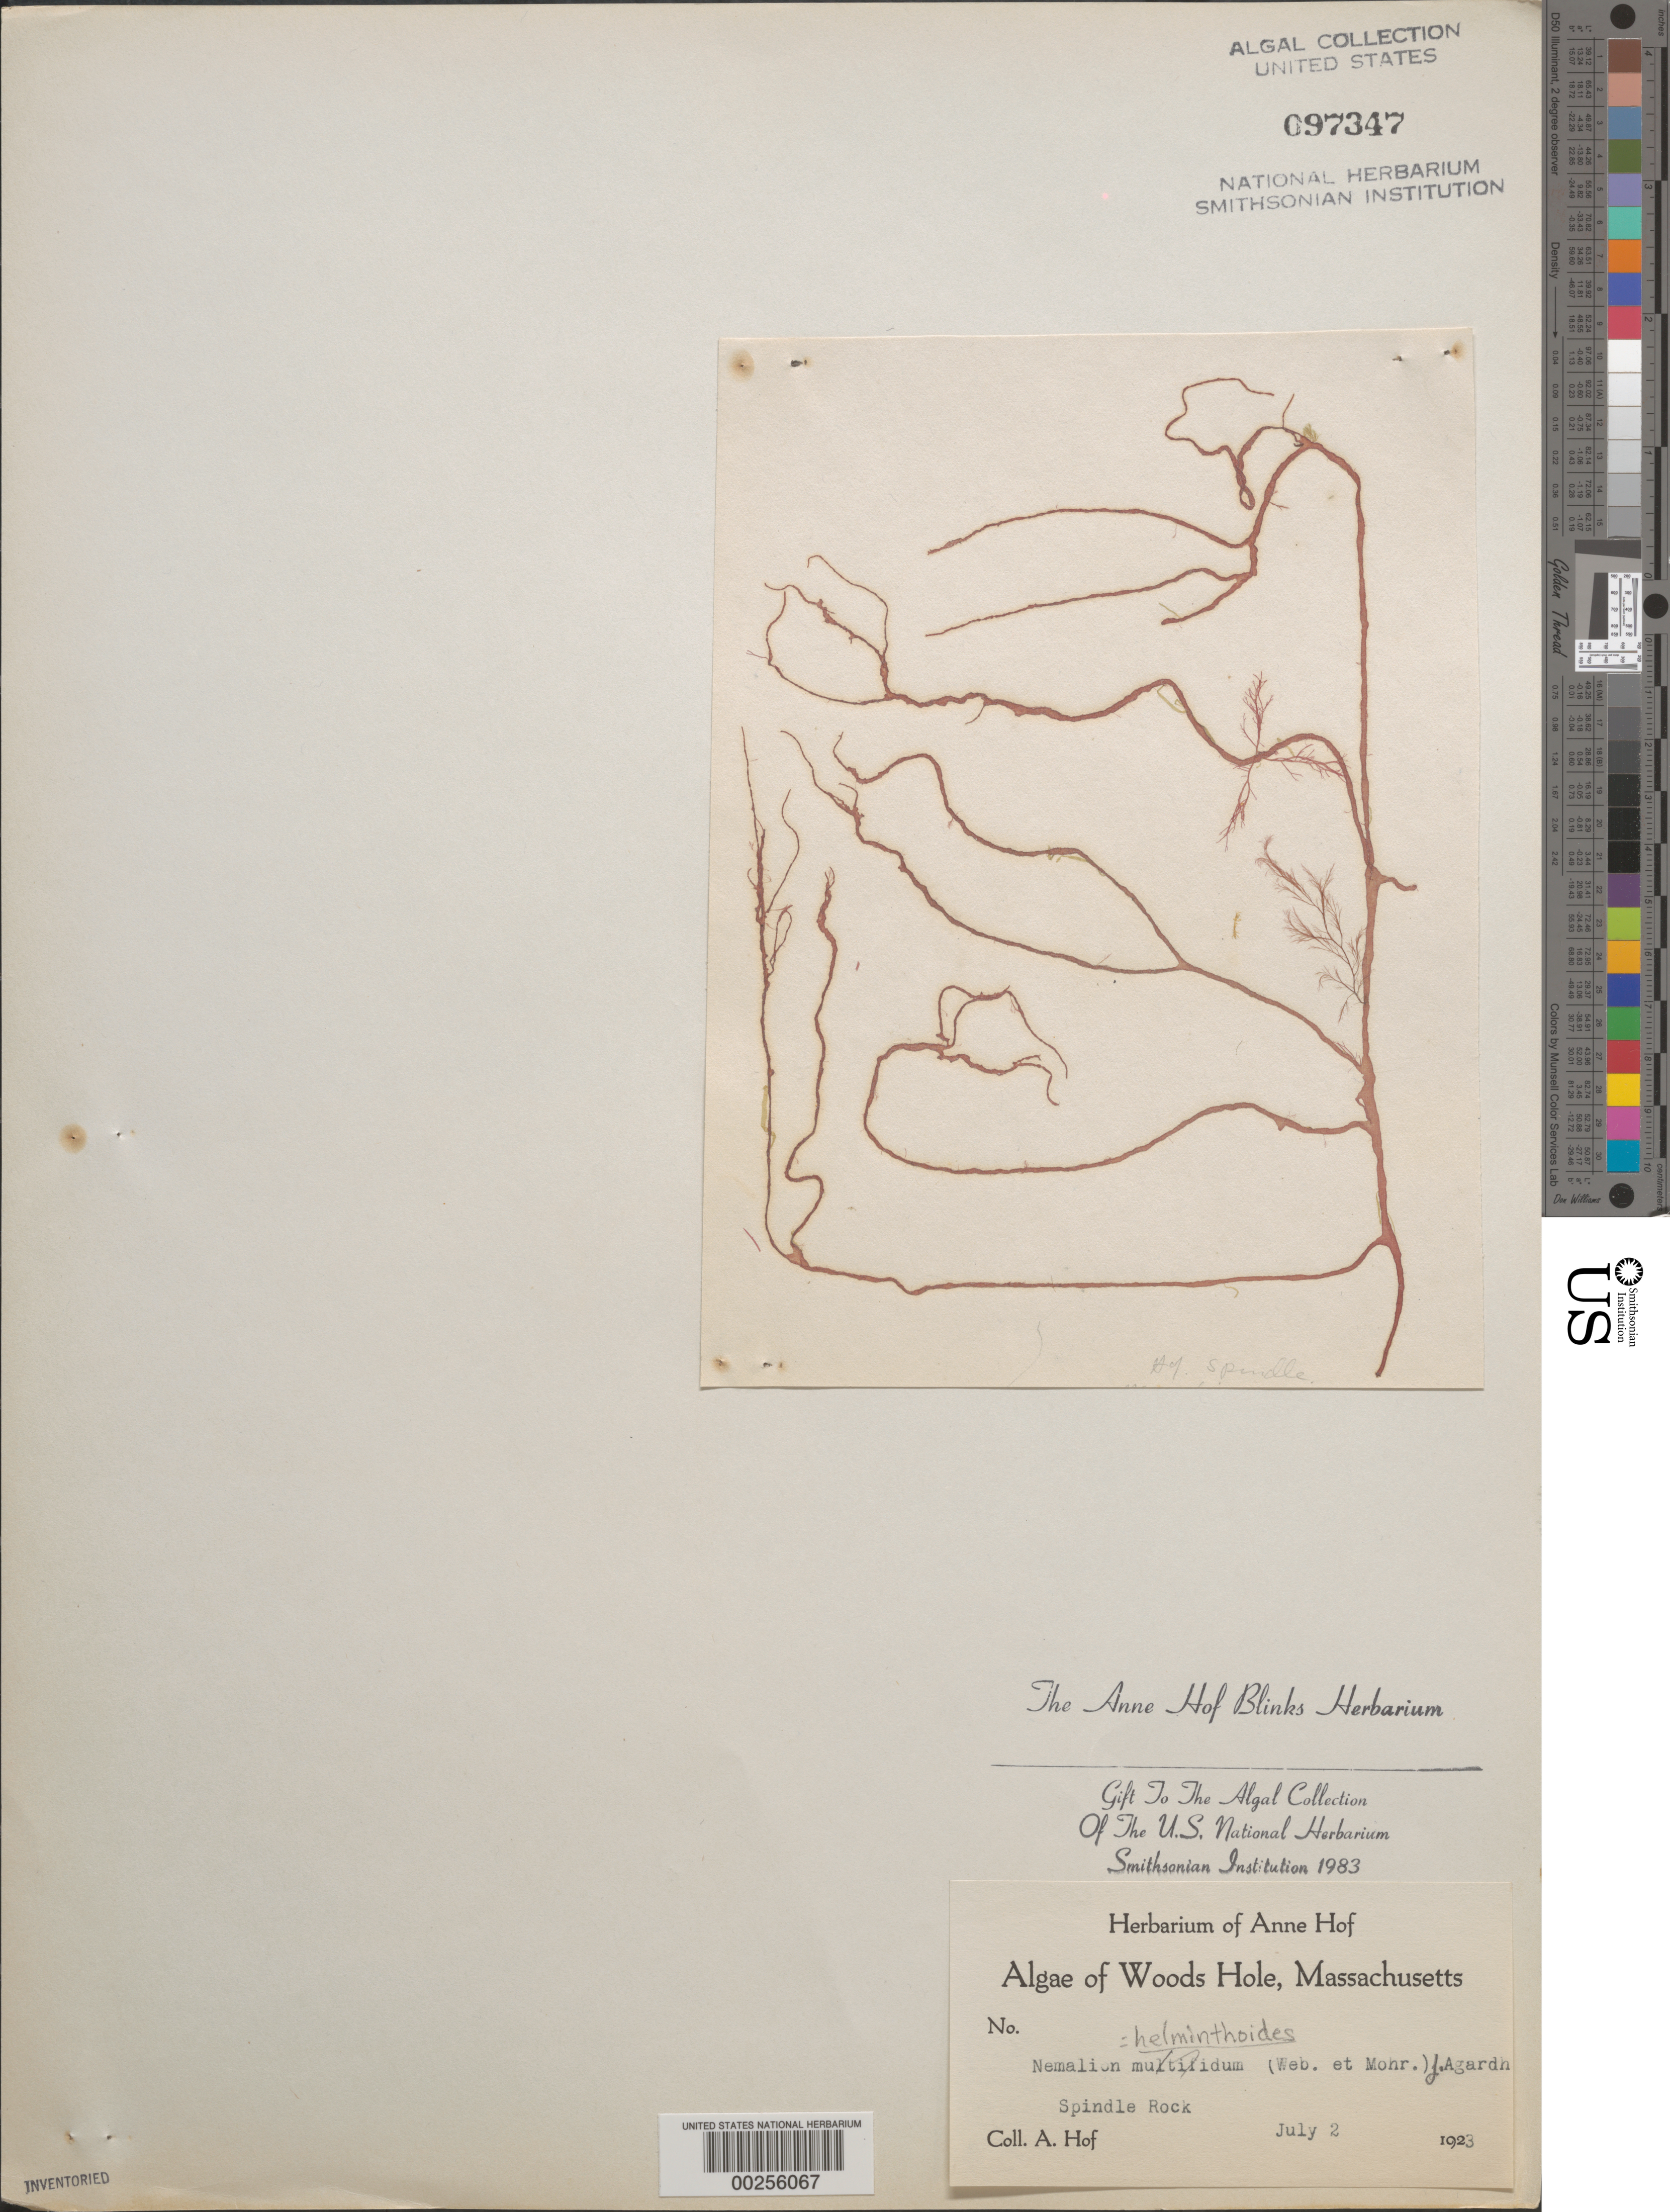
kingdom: Plantae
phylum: Rhodophyta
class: Florideophyceae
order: Nemaliales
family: Nemaliaceae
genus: Nemalion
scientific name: Nemalion multifidum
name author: (Lyngb.) Chauvin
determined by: Algae name updating Project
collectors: A. Blinks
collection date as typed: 02 Jul 1923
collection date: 1923-07-02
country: United States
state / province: Massachusetts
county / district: Barnstable County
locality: Woods Hole, Spindle Rock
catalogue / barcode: US 97347